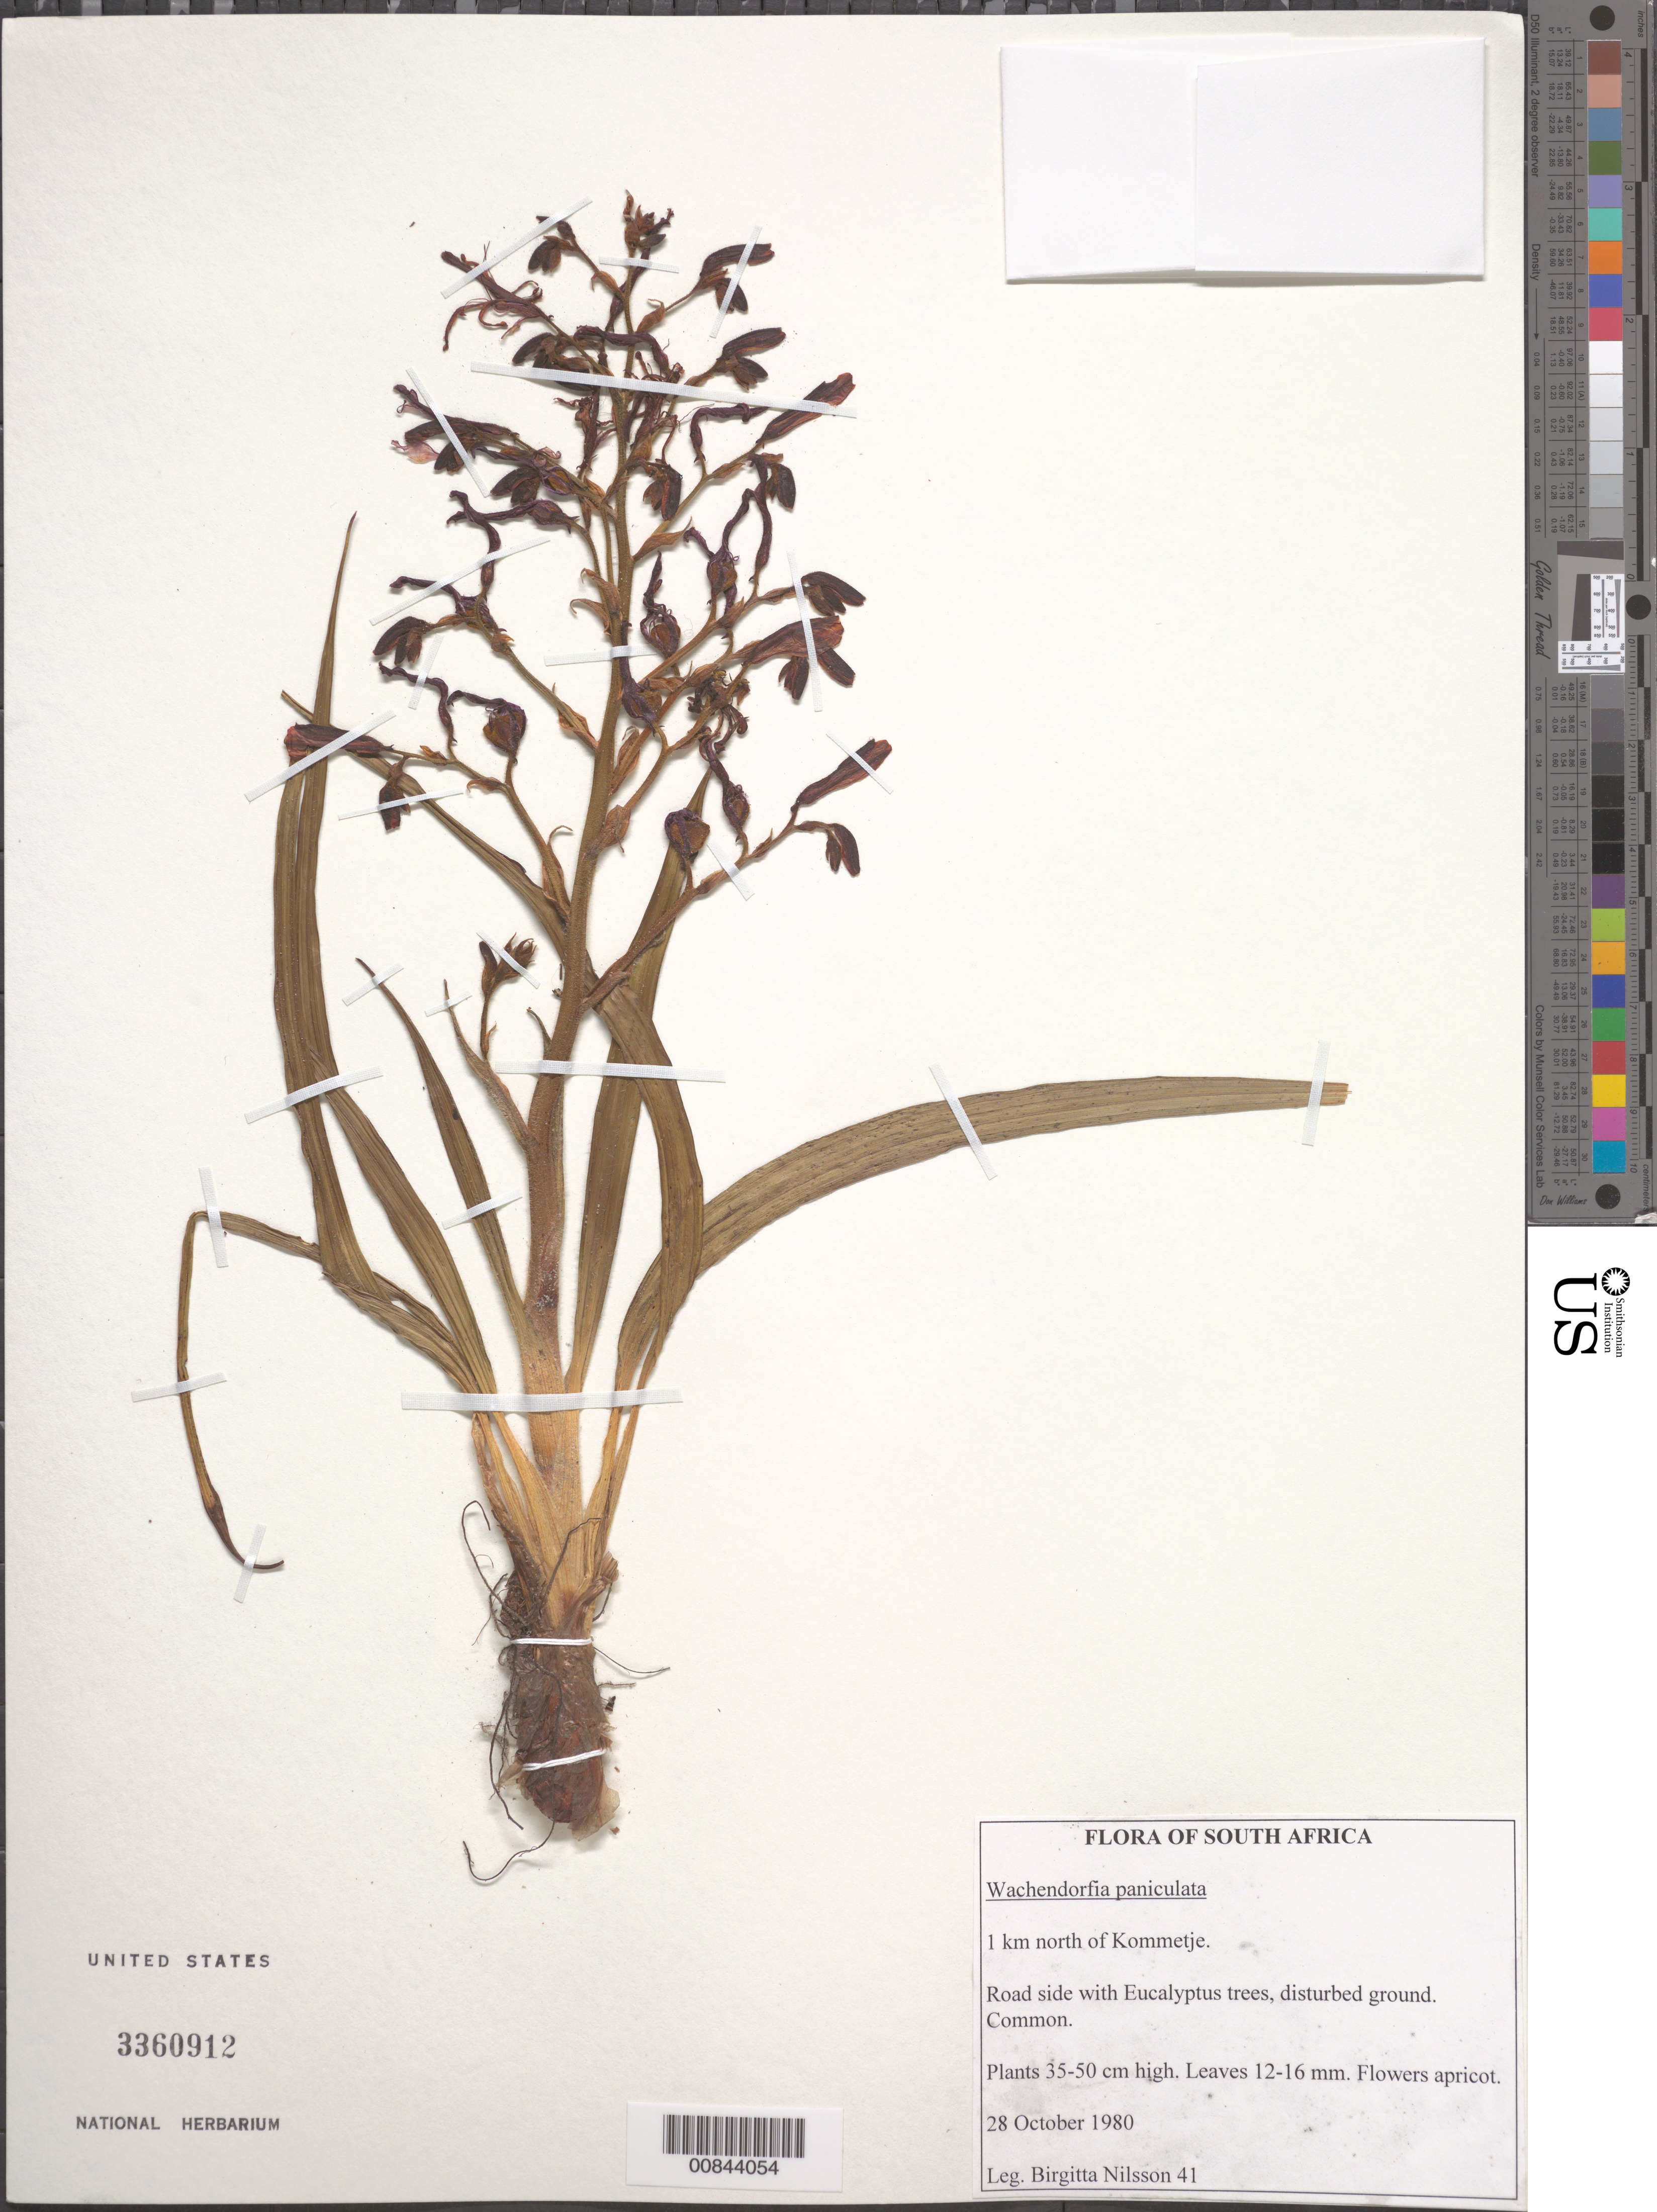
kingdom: Plantae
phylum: Tracheophyta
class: Liliopsida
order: Commelinales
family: Haemodoraceae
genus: Wachendorfia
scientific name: Wachendorfia paniculata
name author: L.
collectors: B. Carlin-Nilsson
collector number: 41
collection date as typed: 28 Oct 1980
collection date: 1980-10-28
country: South Africa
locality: N of Kommetje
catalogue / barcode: US 3360912